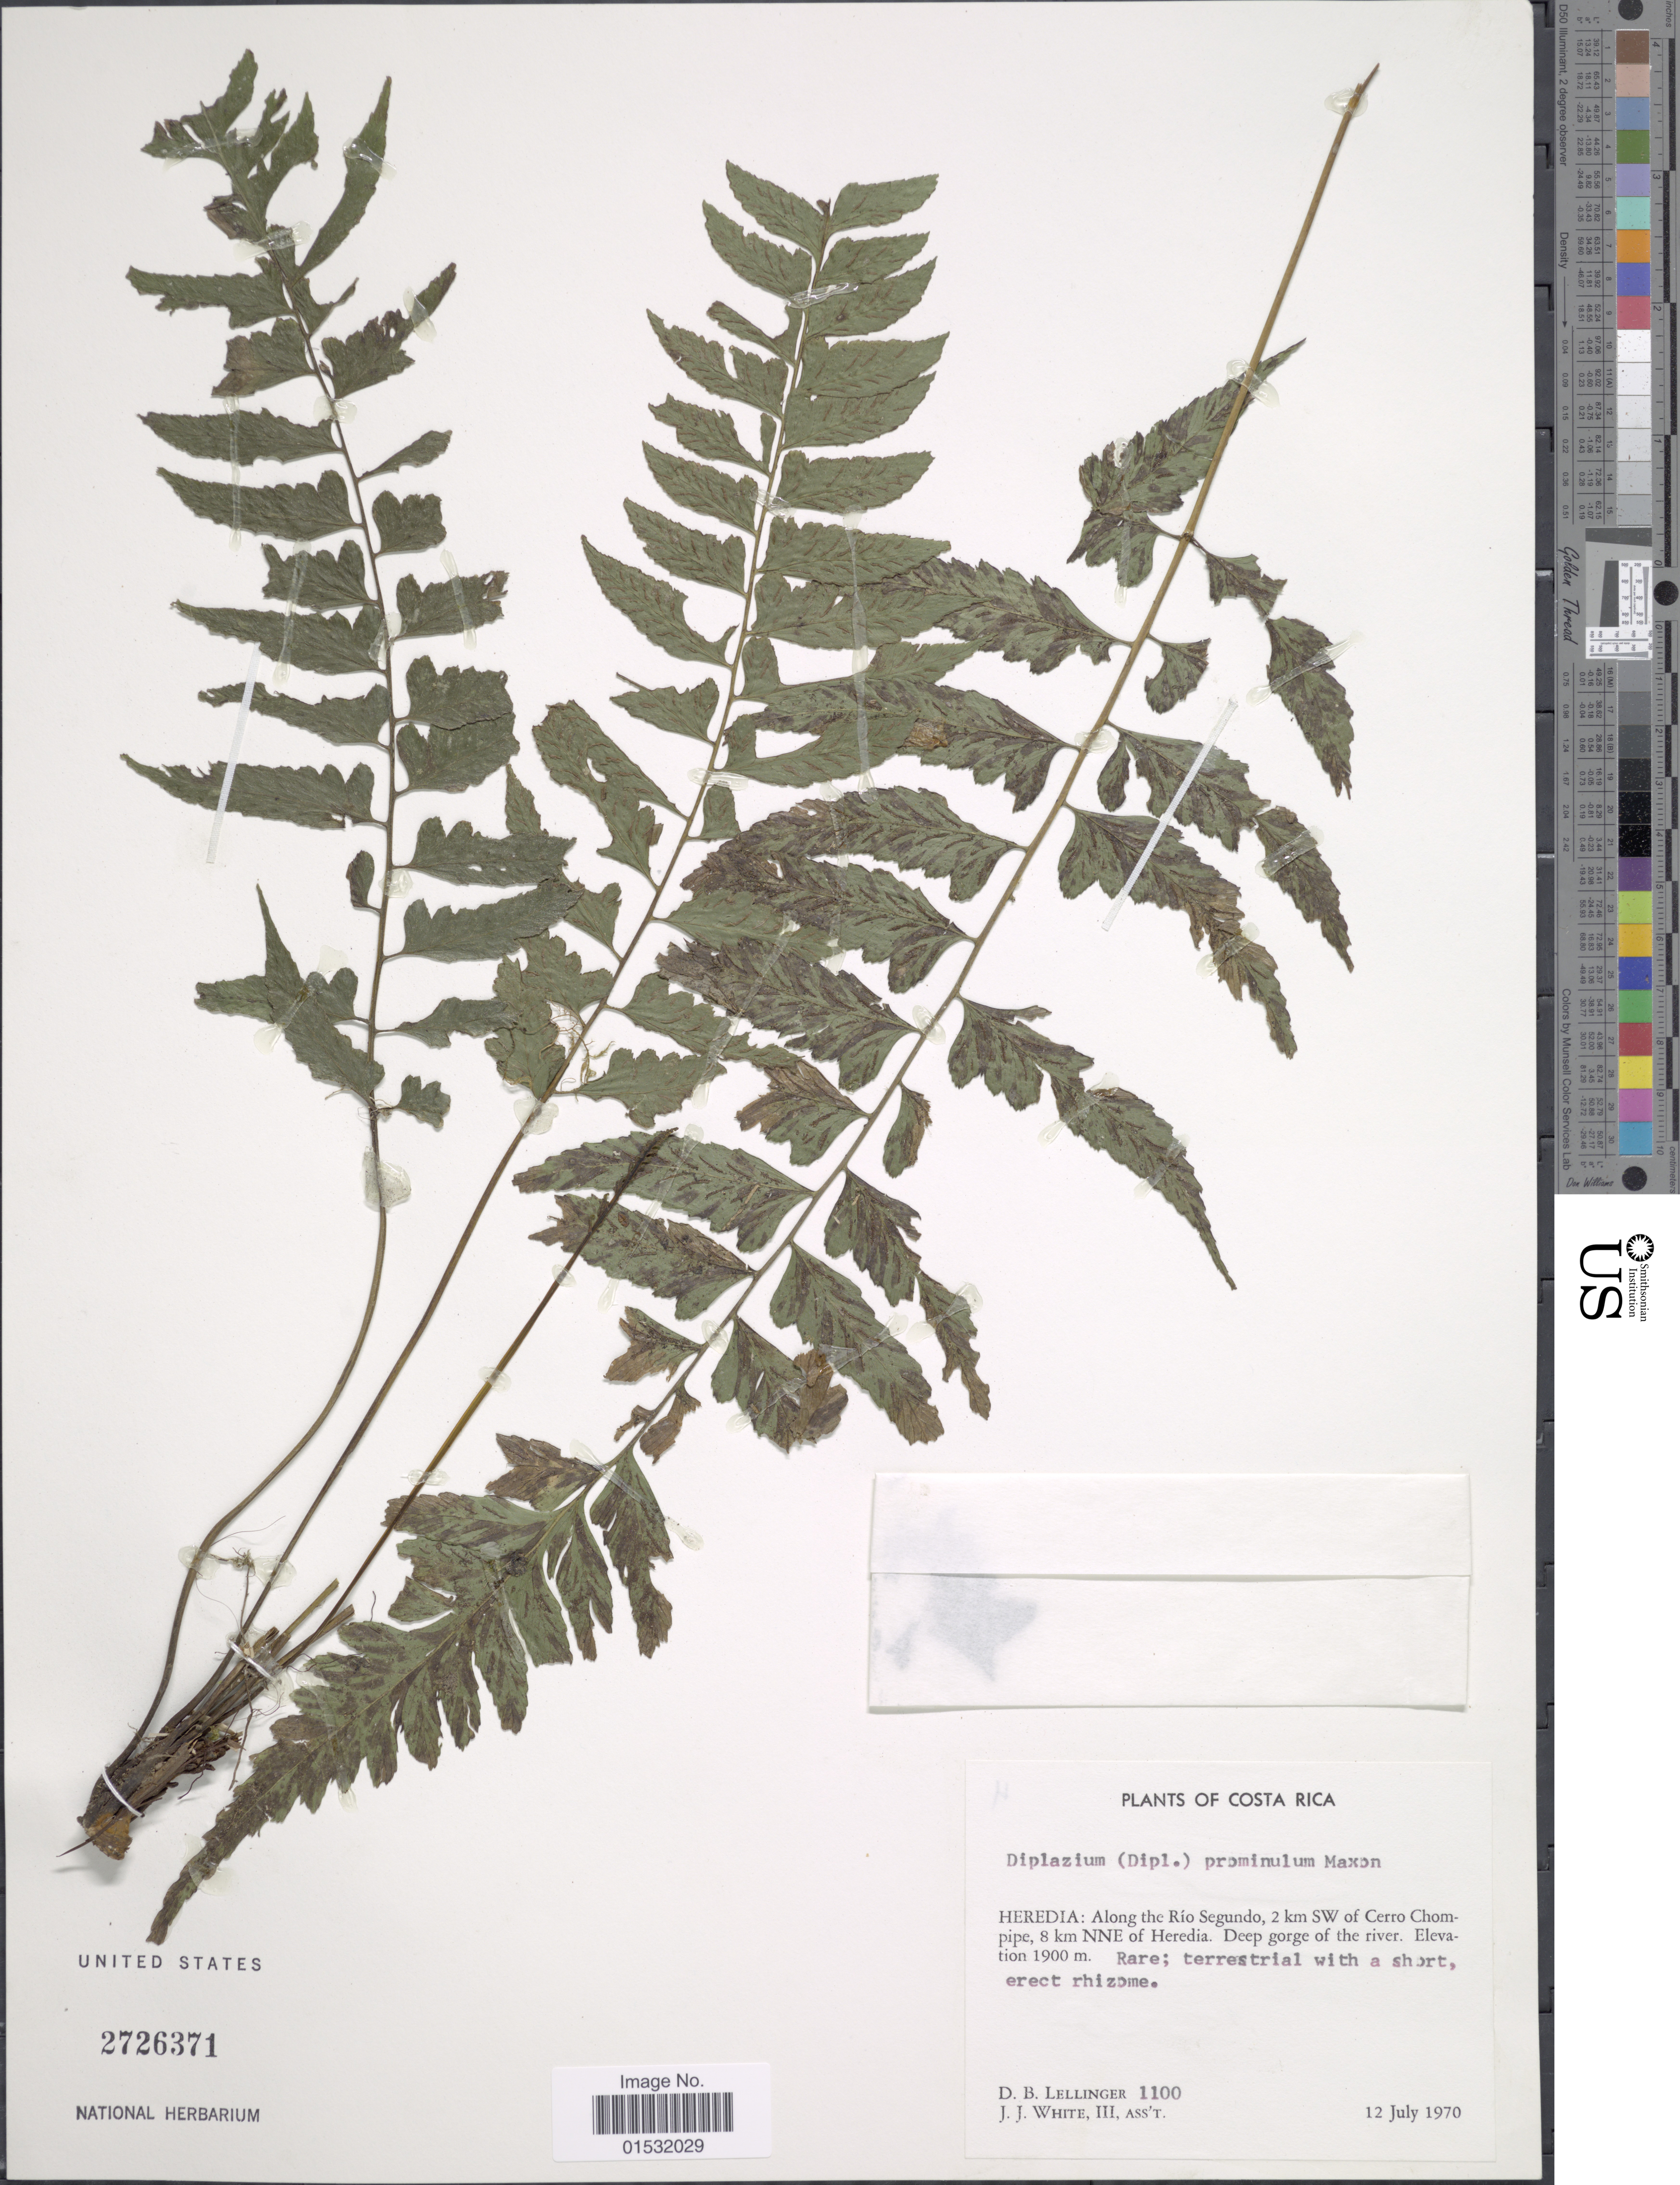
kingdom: Plantae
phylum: Tracheophyta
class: Polypodiopsida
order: Polypodiales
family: Athyriaceae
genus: Diplazium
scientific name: Diplazium subsilvaticum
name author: Christ in Pittier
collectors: D. B. Lellinger & J. J. White III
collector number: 1100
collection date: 1970-07-12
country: Costa Rica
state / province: Heredia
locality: Along the Río Segundo, 2 km SW of Cerro Chompipe, 8 km NNE of Heredia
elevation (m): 1900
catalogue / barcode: US 2726371